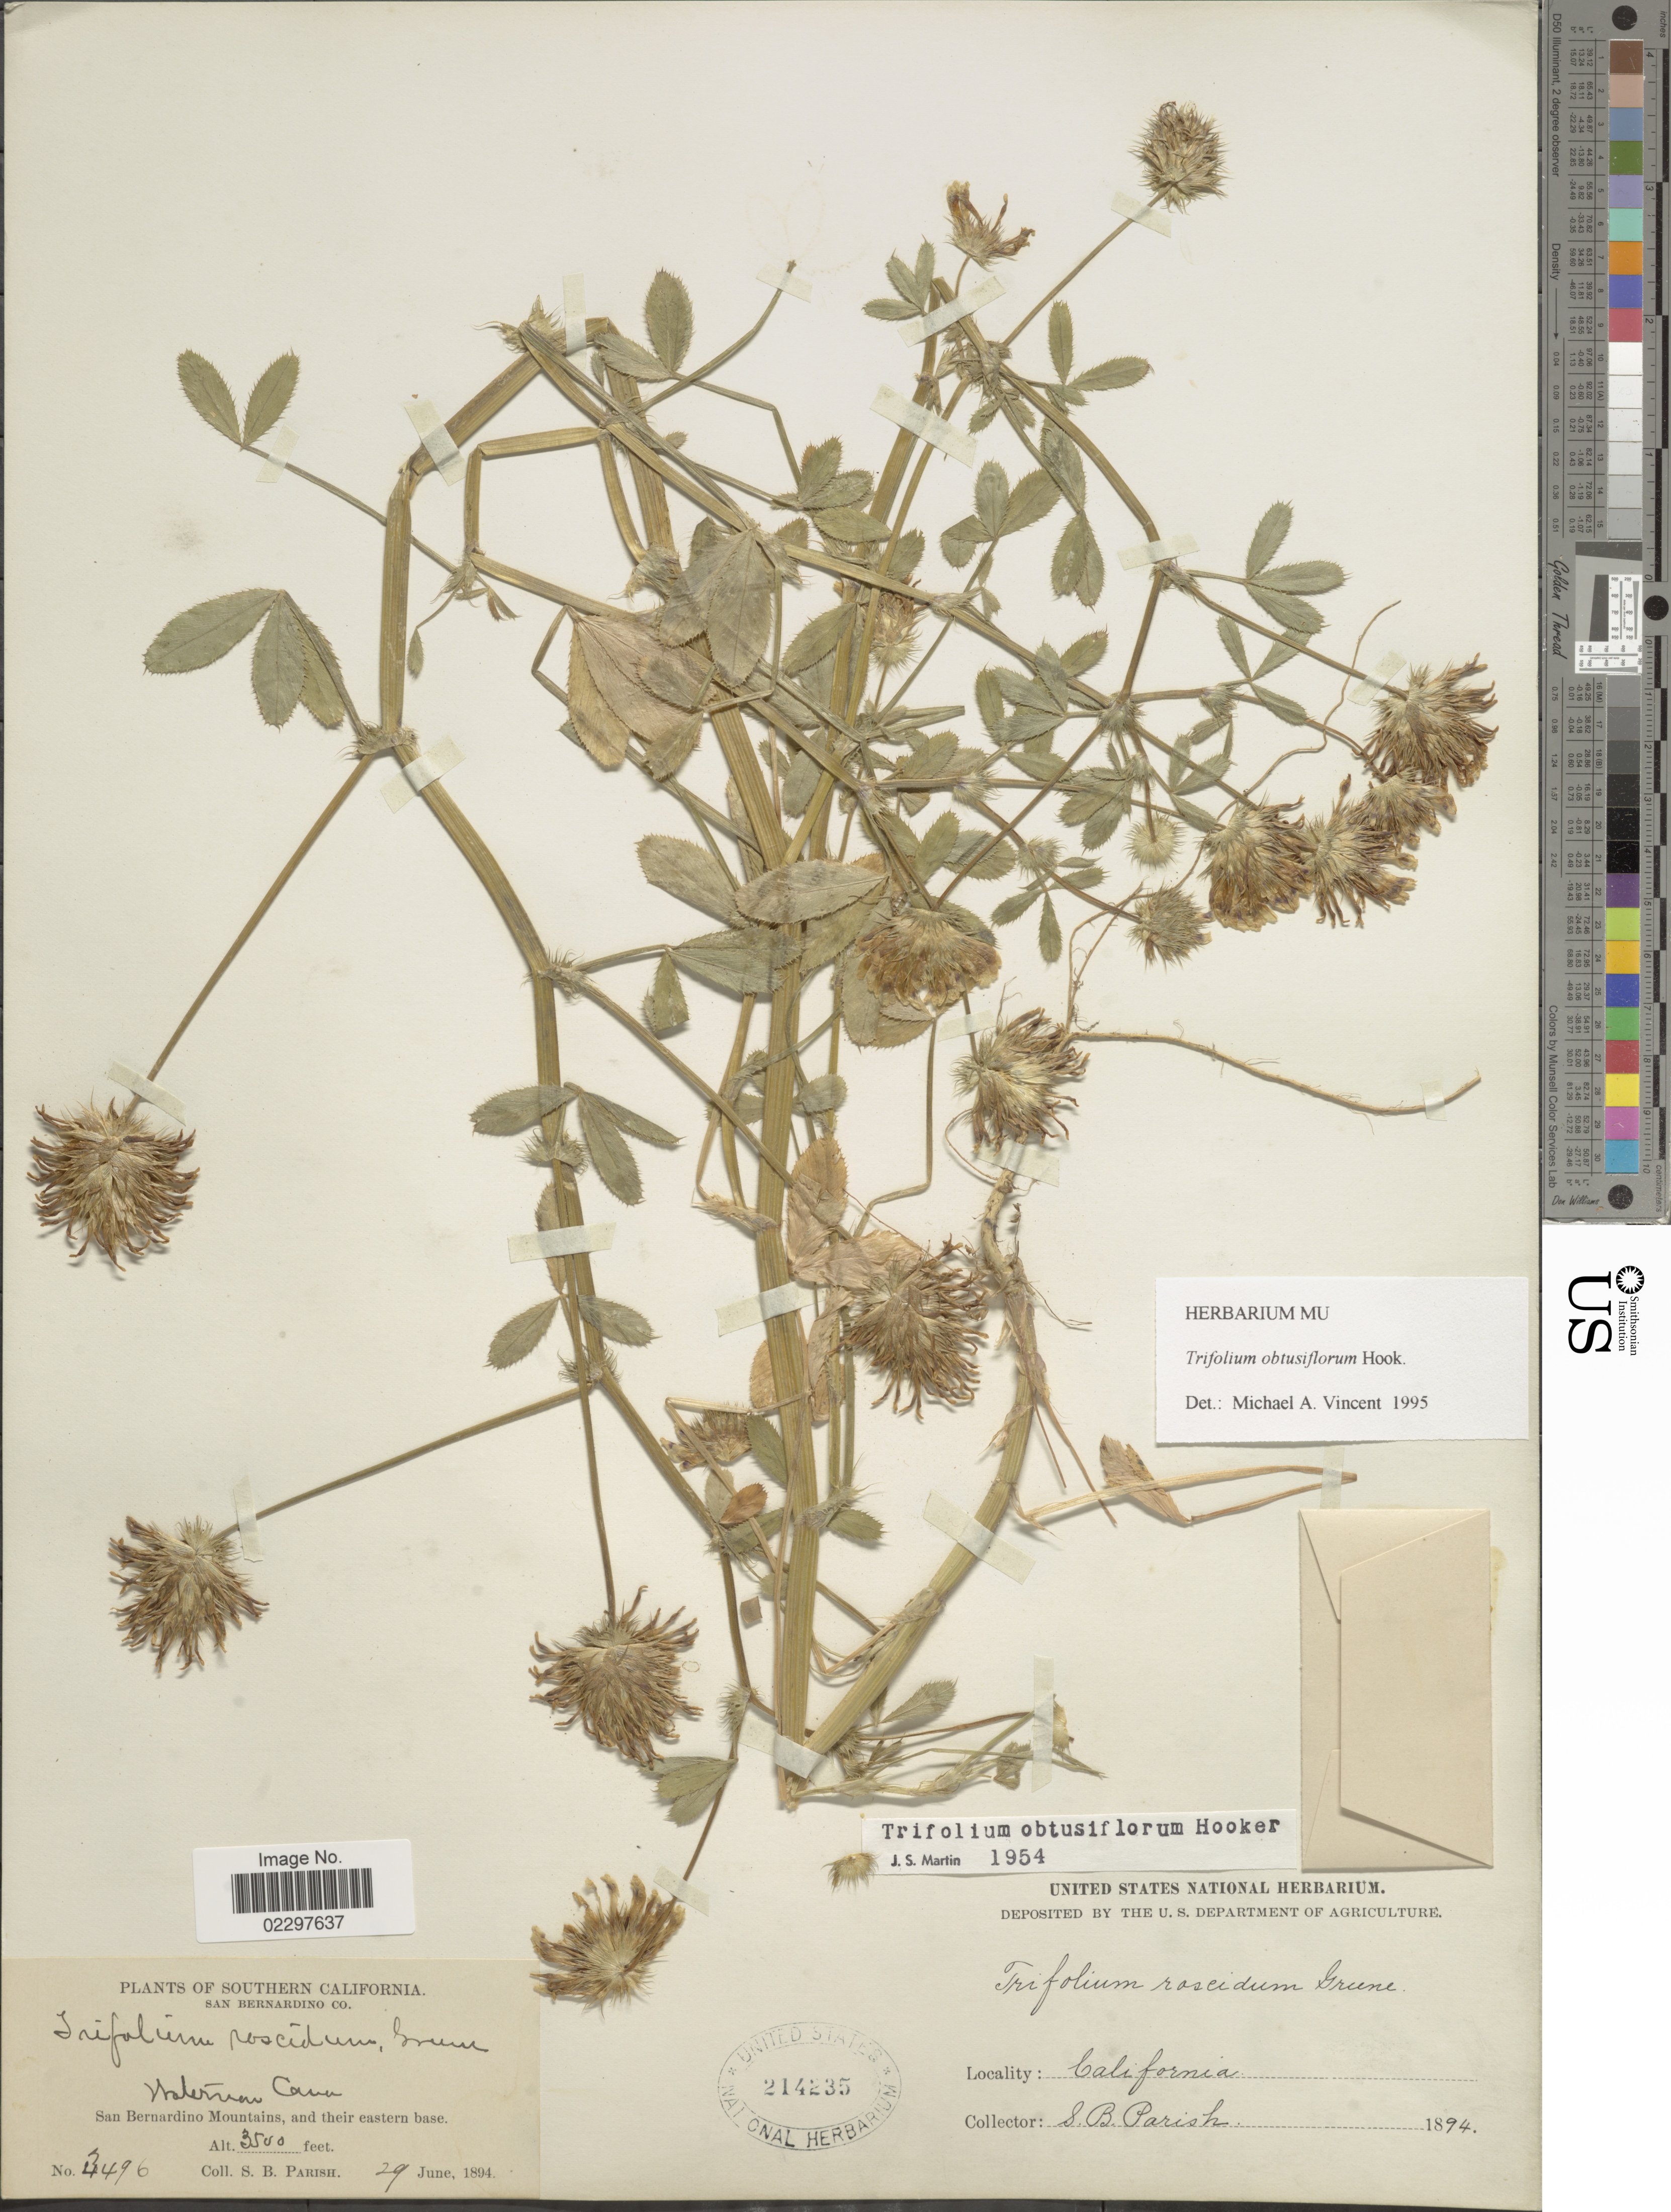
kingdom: Plantae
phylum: Tracheophyta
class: Magnoliopsida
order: Fabales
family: Fabaceae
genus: Trifolium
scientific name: Trifolium obtusiflorum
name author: Hook.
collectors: S. B. Parish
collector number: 4496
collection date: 1894-06-29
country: United States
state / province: California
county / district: San Bernardino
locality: Southern California, San Berbardino Co, Waterman Cann, San Bernardino, and their eastern base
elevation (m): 1067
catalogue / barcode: US 214235